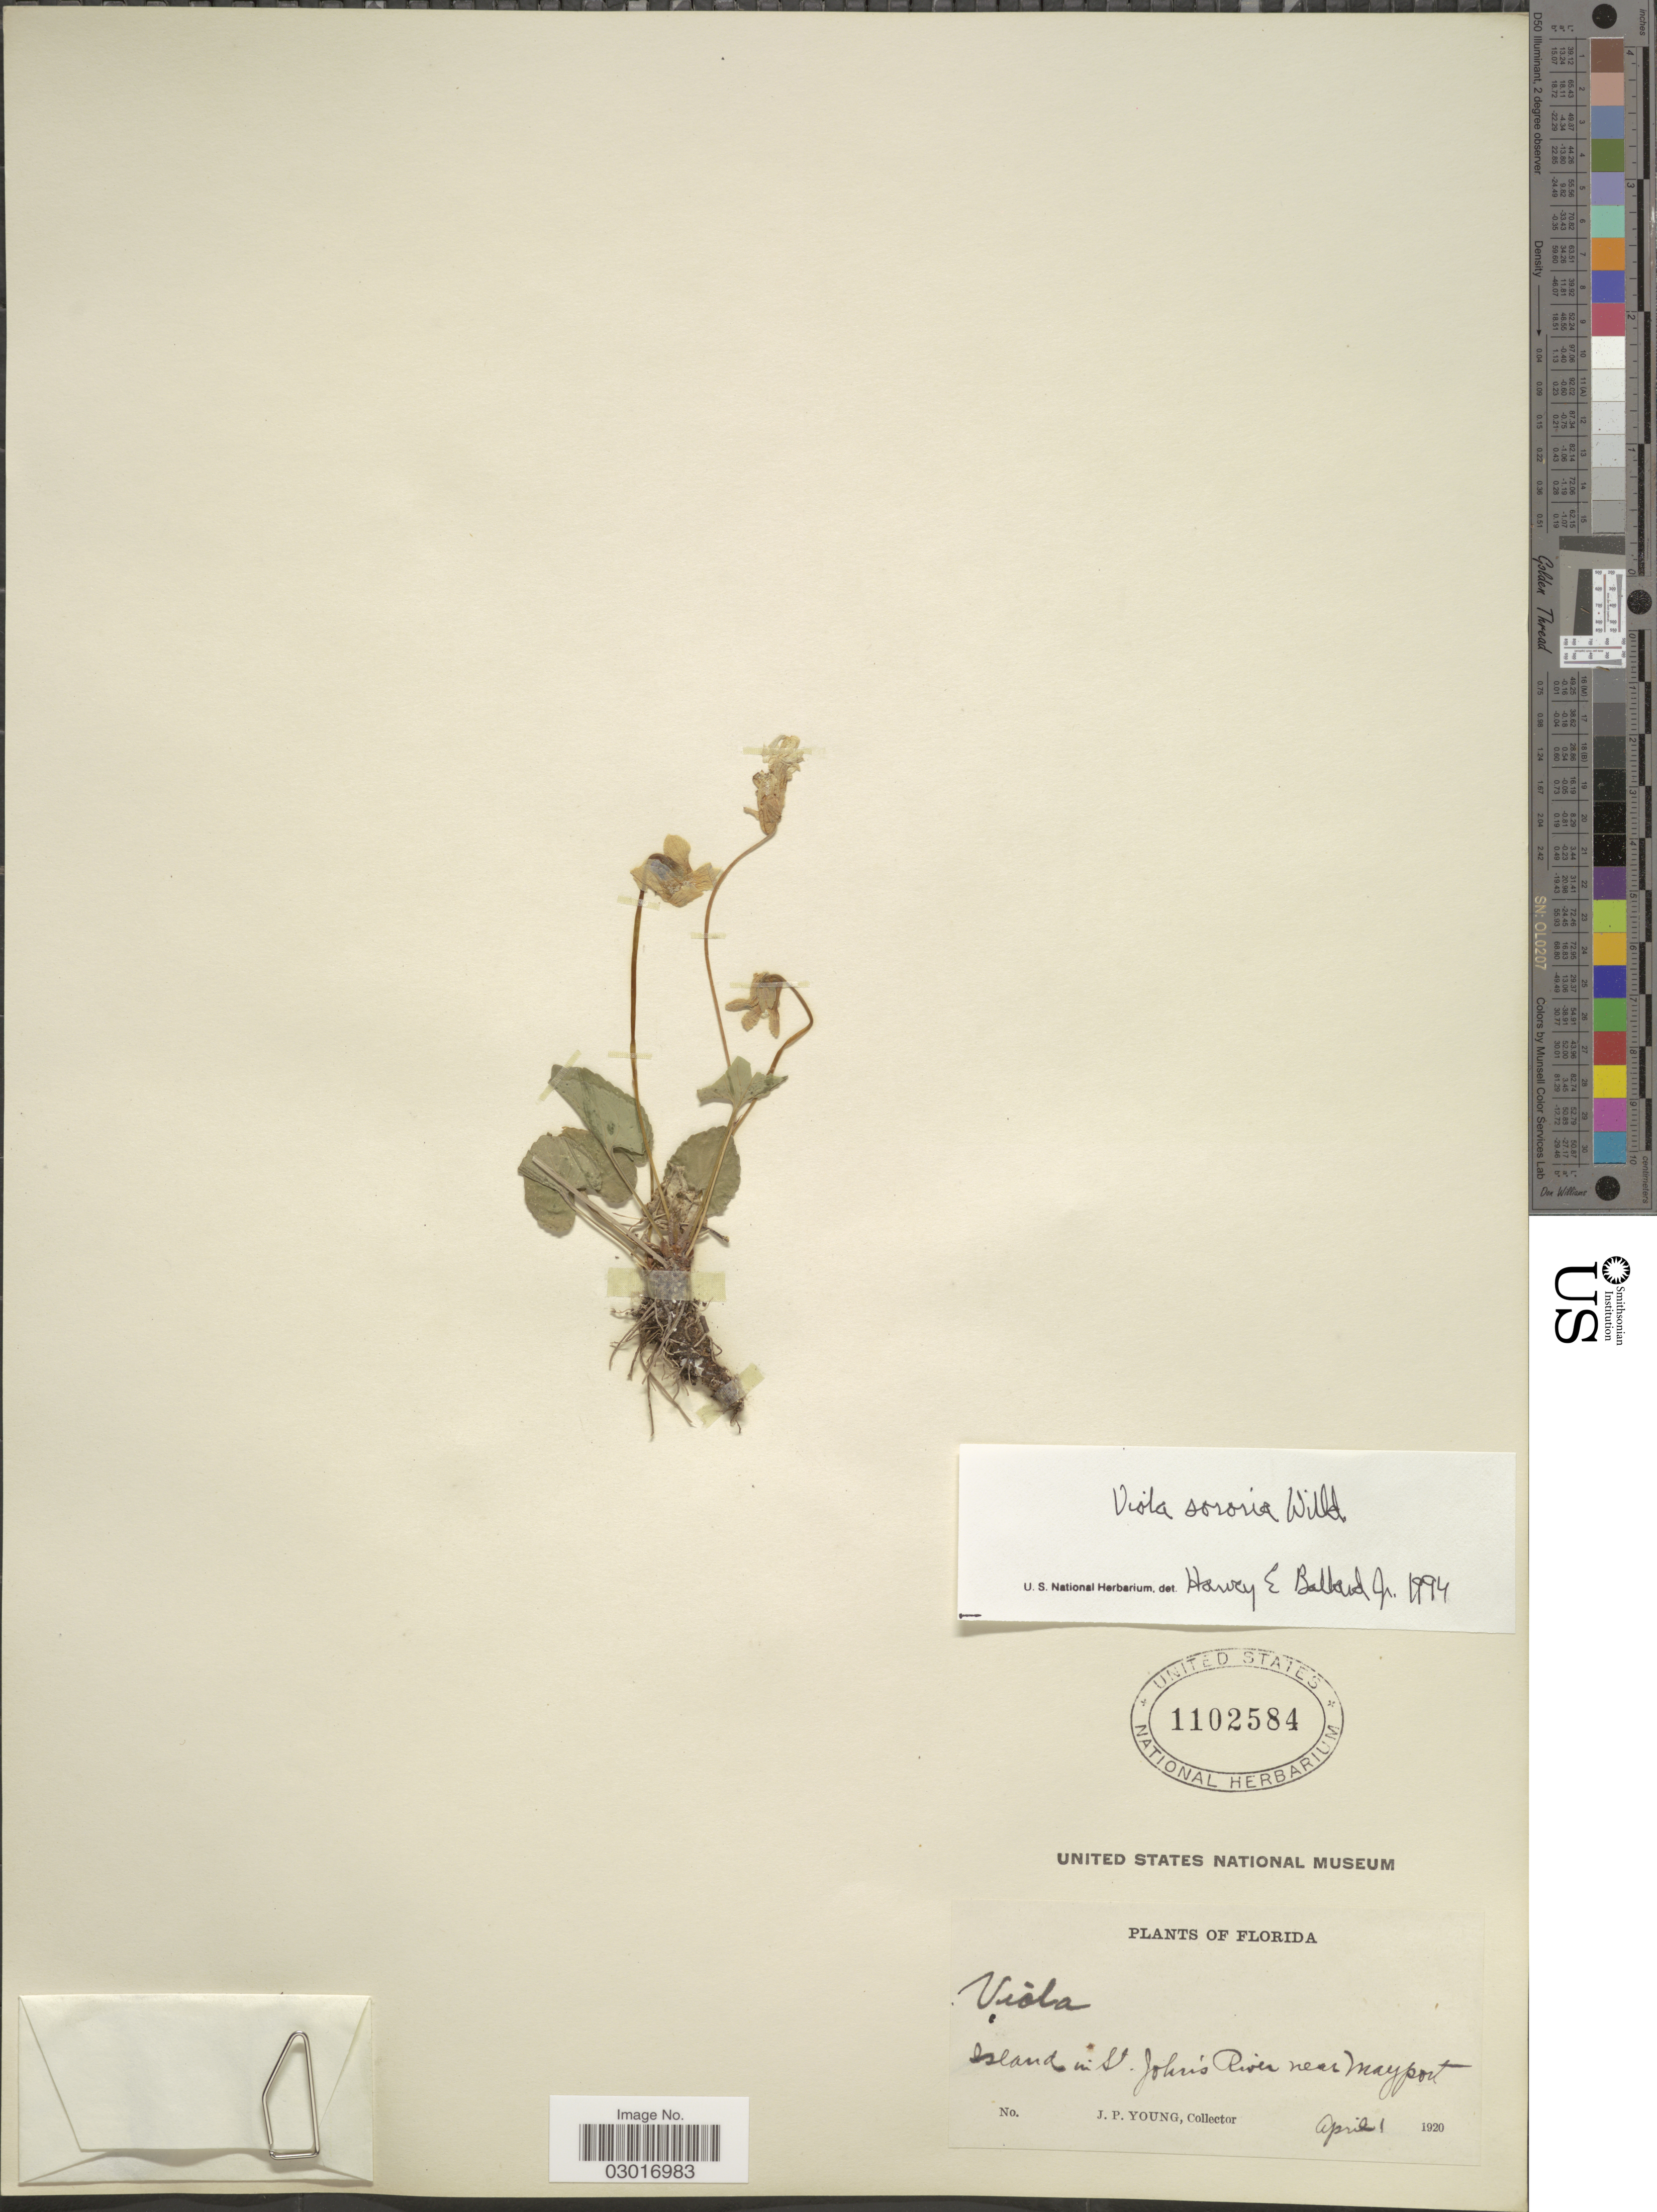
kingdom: Plantae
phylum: Tracheophyta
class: Magnoliopsida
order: Malpighiales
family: Violaceae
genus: Viola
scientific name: Viola sororia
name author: Willd.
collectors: J. P. Young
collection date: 1920-04-01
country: United States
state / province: Florida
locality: Island in St. John's River near Mayport.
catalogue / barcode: US 1102584